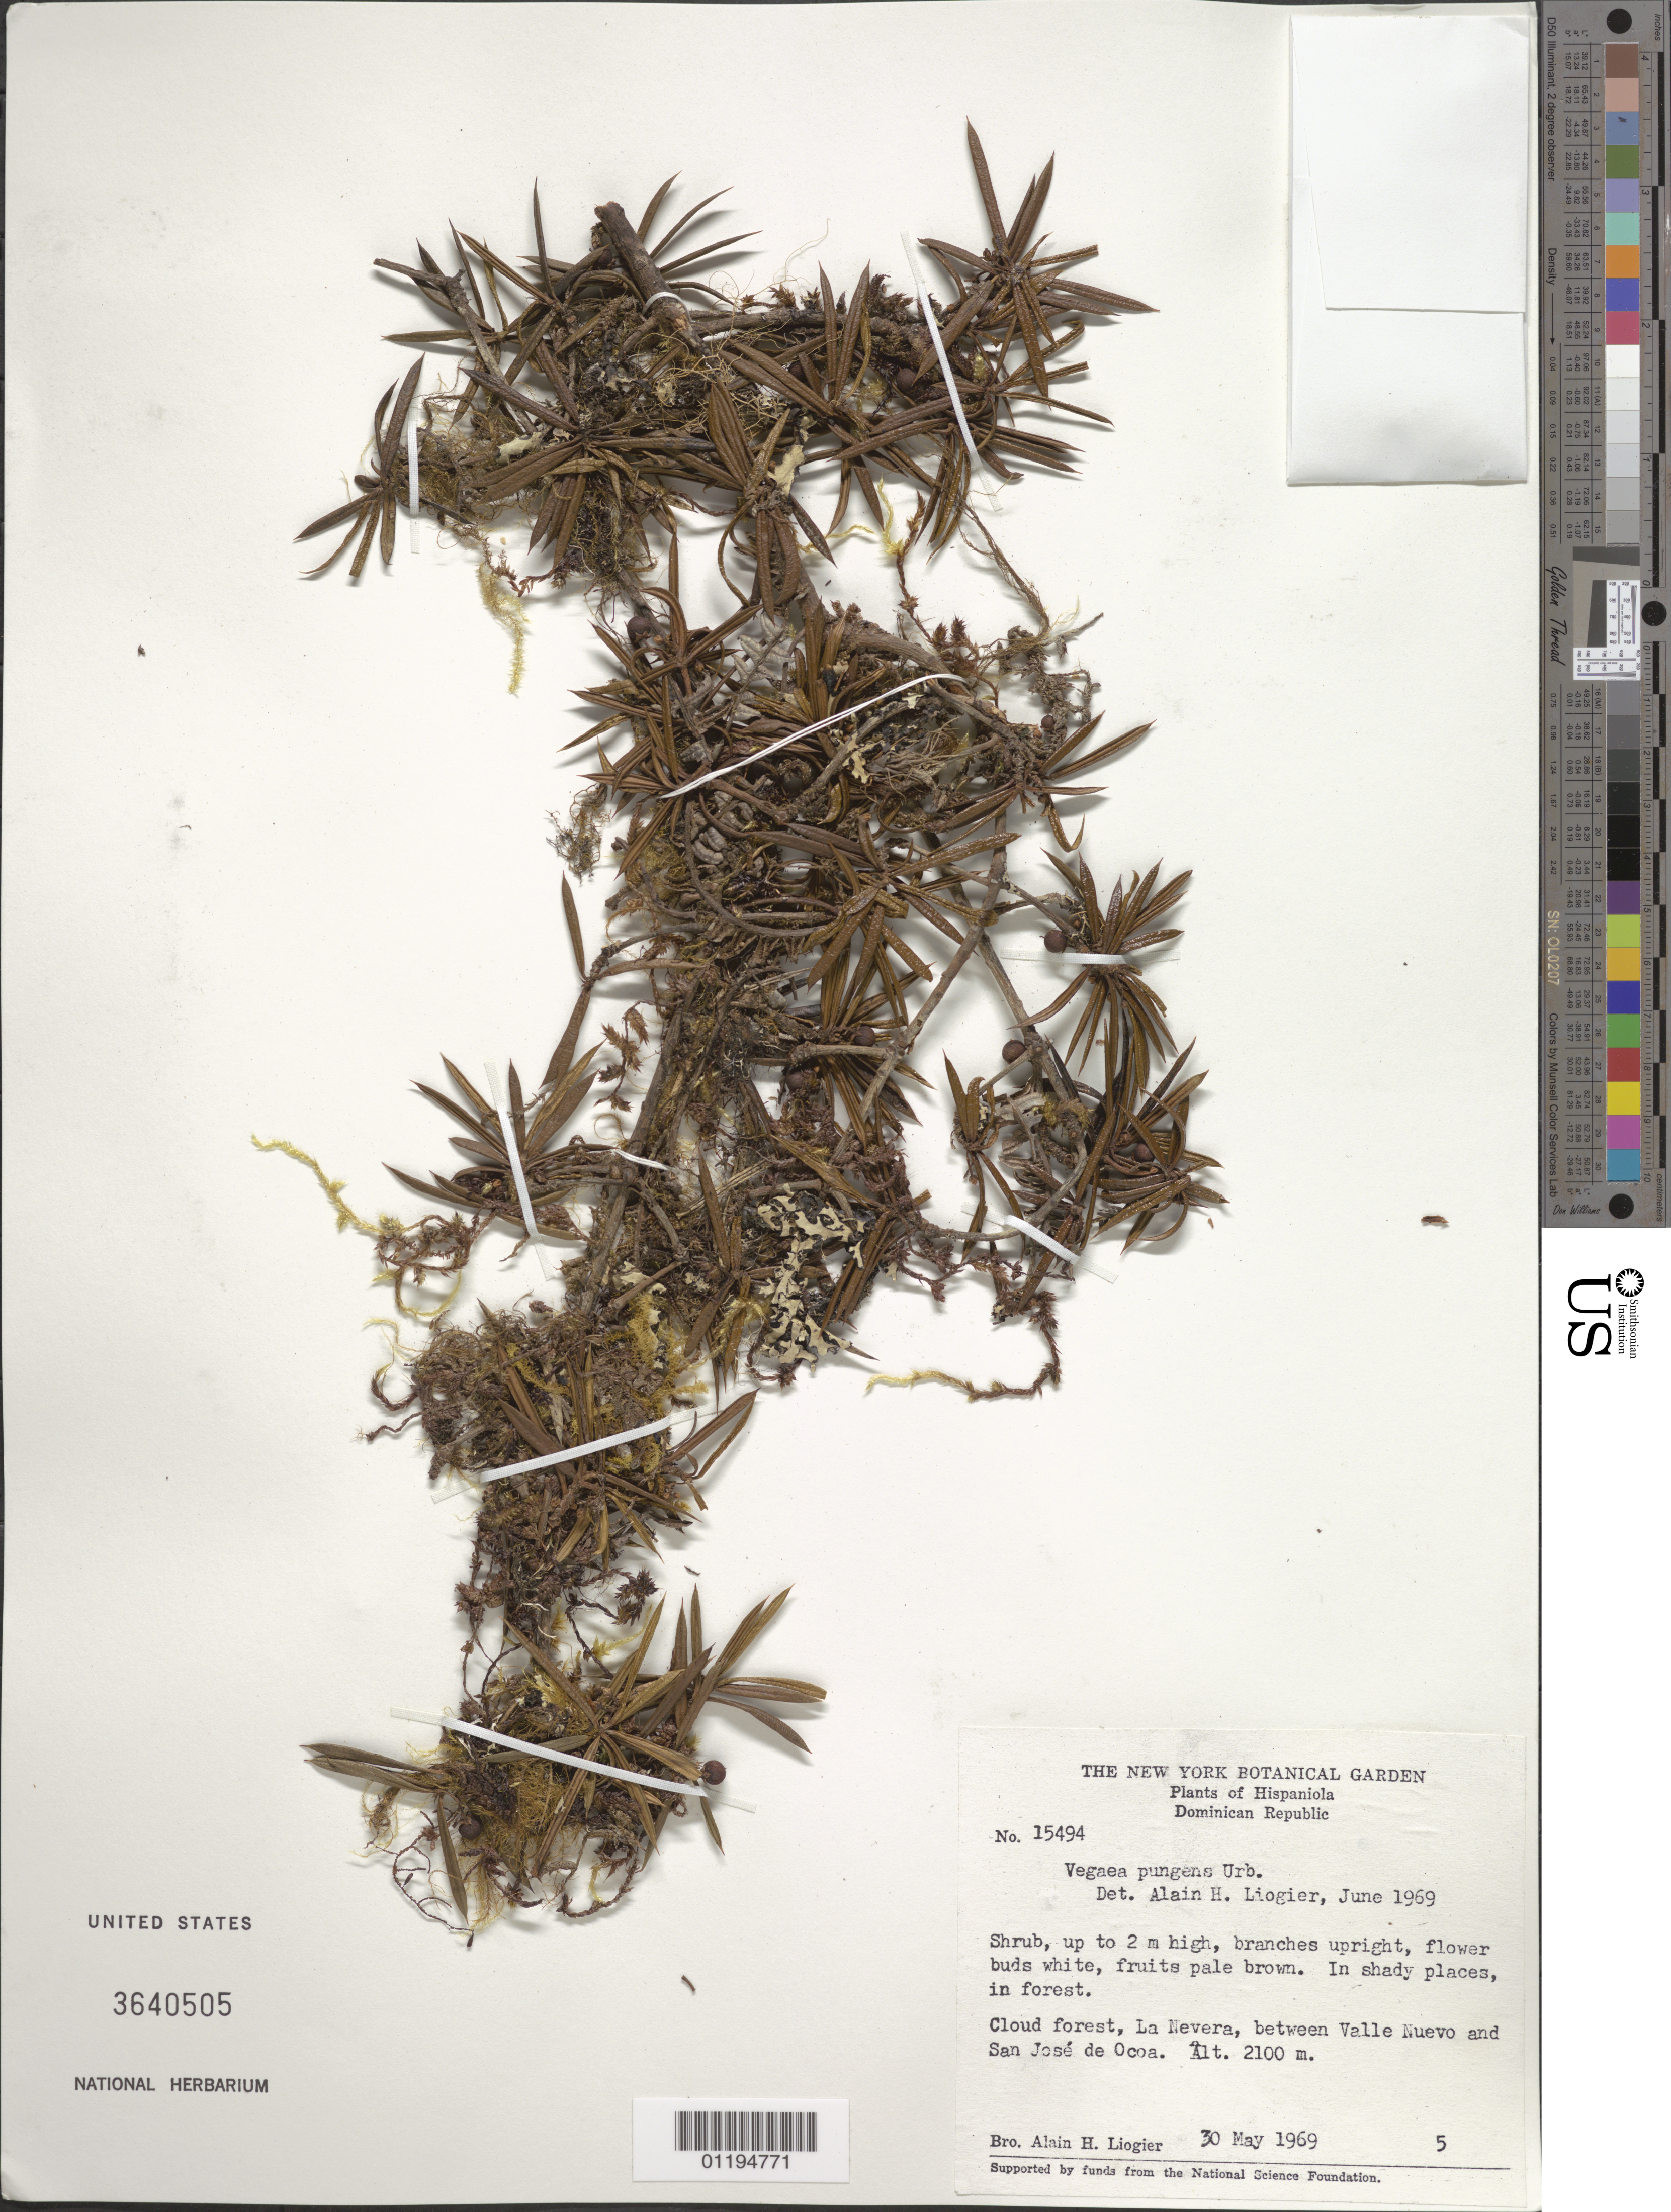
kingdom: Plantae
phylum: Tracheophyta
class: Magnoliopsida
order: Ericales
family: Primulaceae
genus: Vegaea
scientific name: Vegaea pungens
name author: Urb.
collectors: A. H. Liogier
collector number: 15494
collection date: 1969-05-30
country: Dominican Republic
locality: between Valle Nuevo and San Jose de Ocoa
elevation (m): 2100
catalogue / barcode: US 3640505